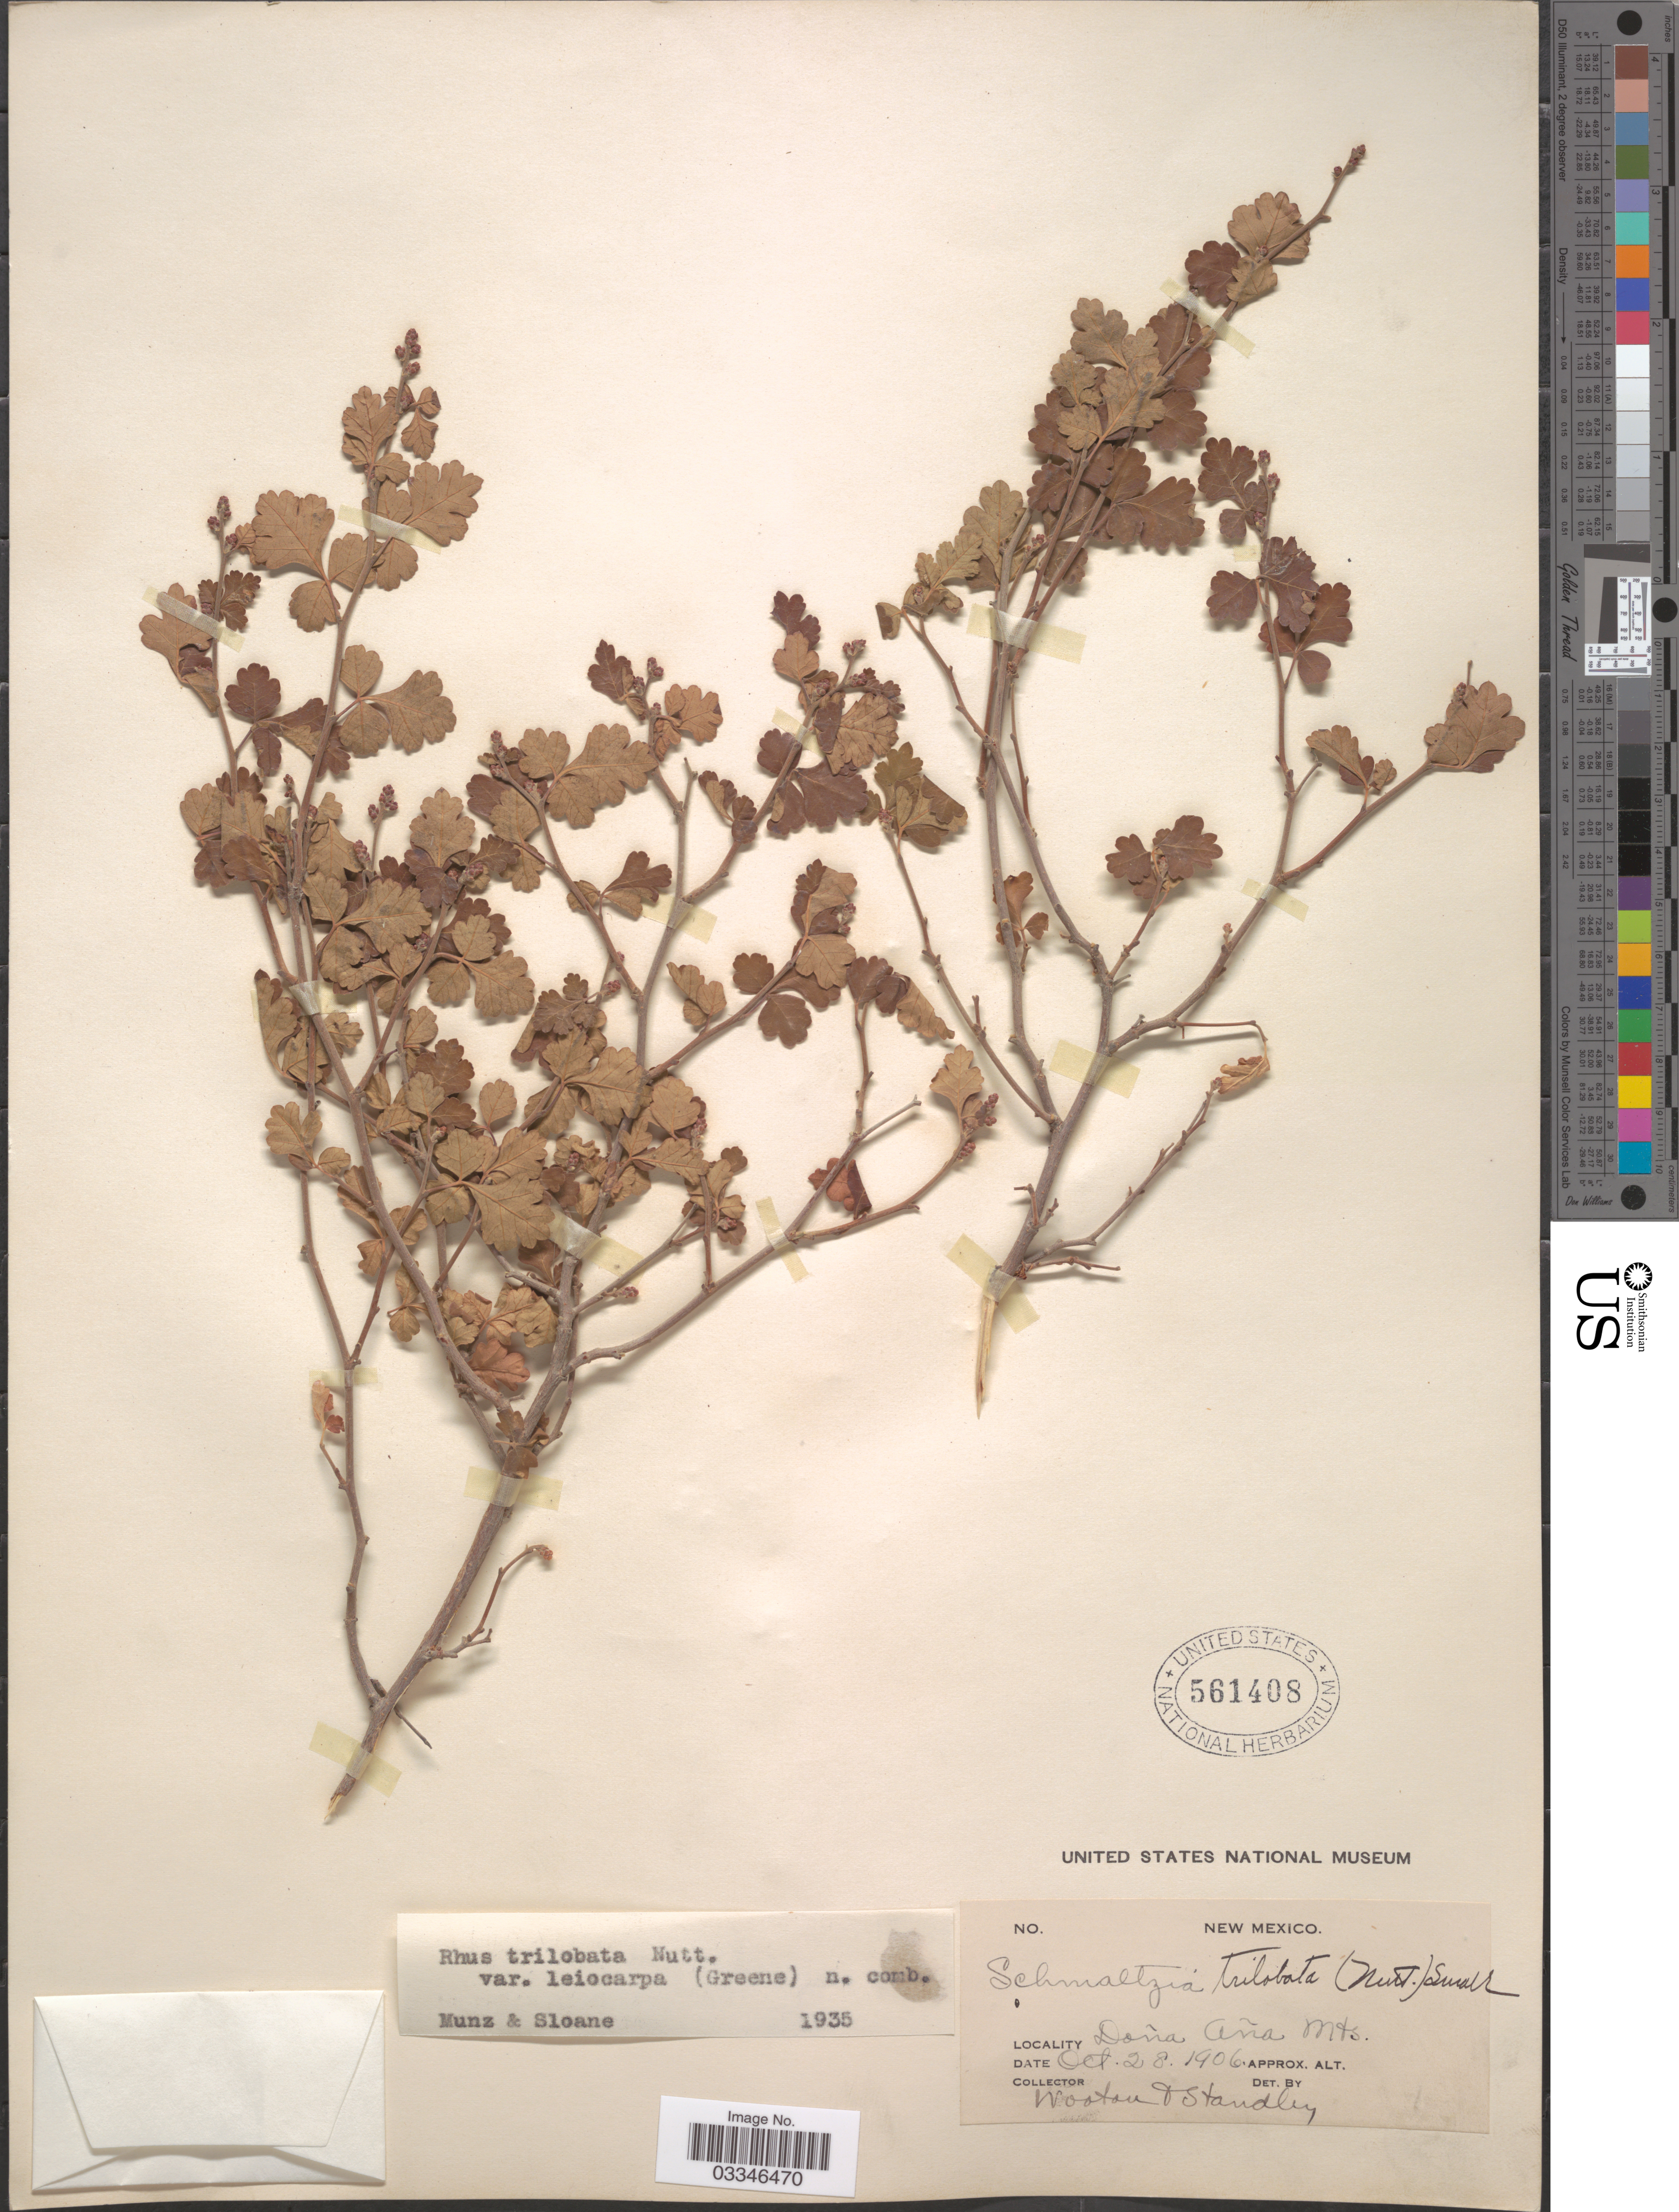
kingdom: Plantae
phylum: Tracheophyta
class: Magnoliopsida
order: Sapindales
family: Anacardiaceae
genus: Rhus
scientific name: Rhus trilobata var. leiocarpa (Greene) Munz & Sloane ined.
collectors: E. O. Wooton & Standley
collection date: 1906-10-28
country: United States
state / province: New Mexico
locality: Doña Aña Mts.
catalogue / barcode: US 561408